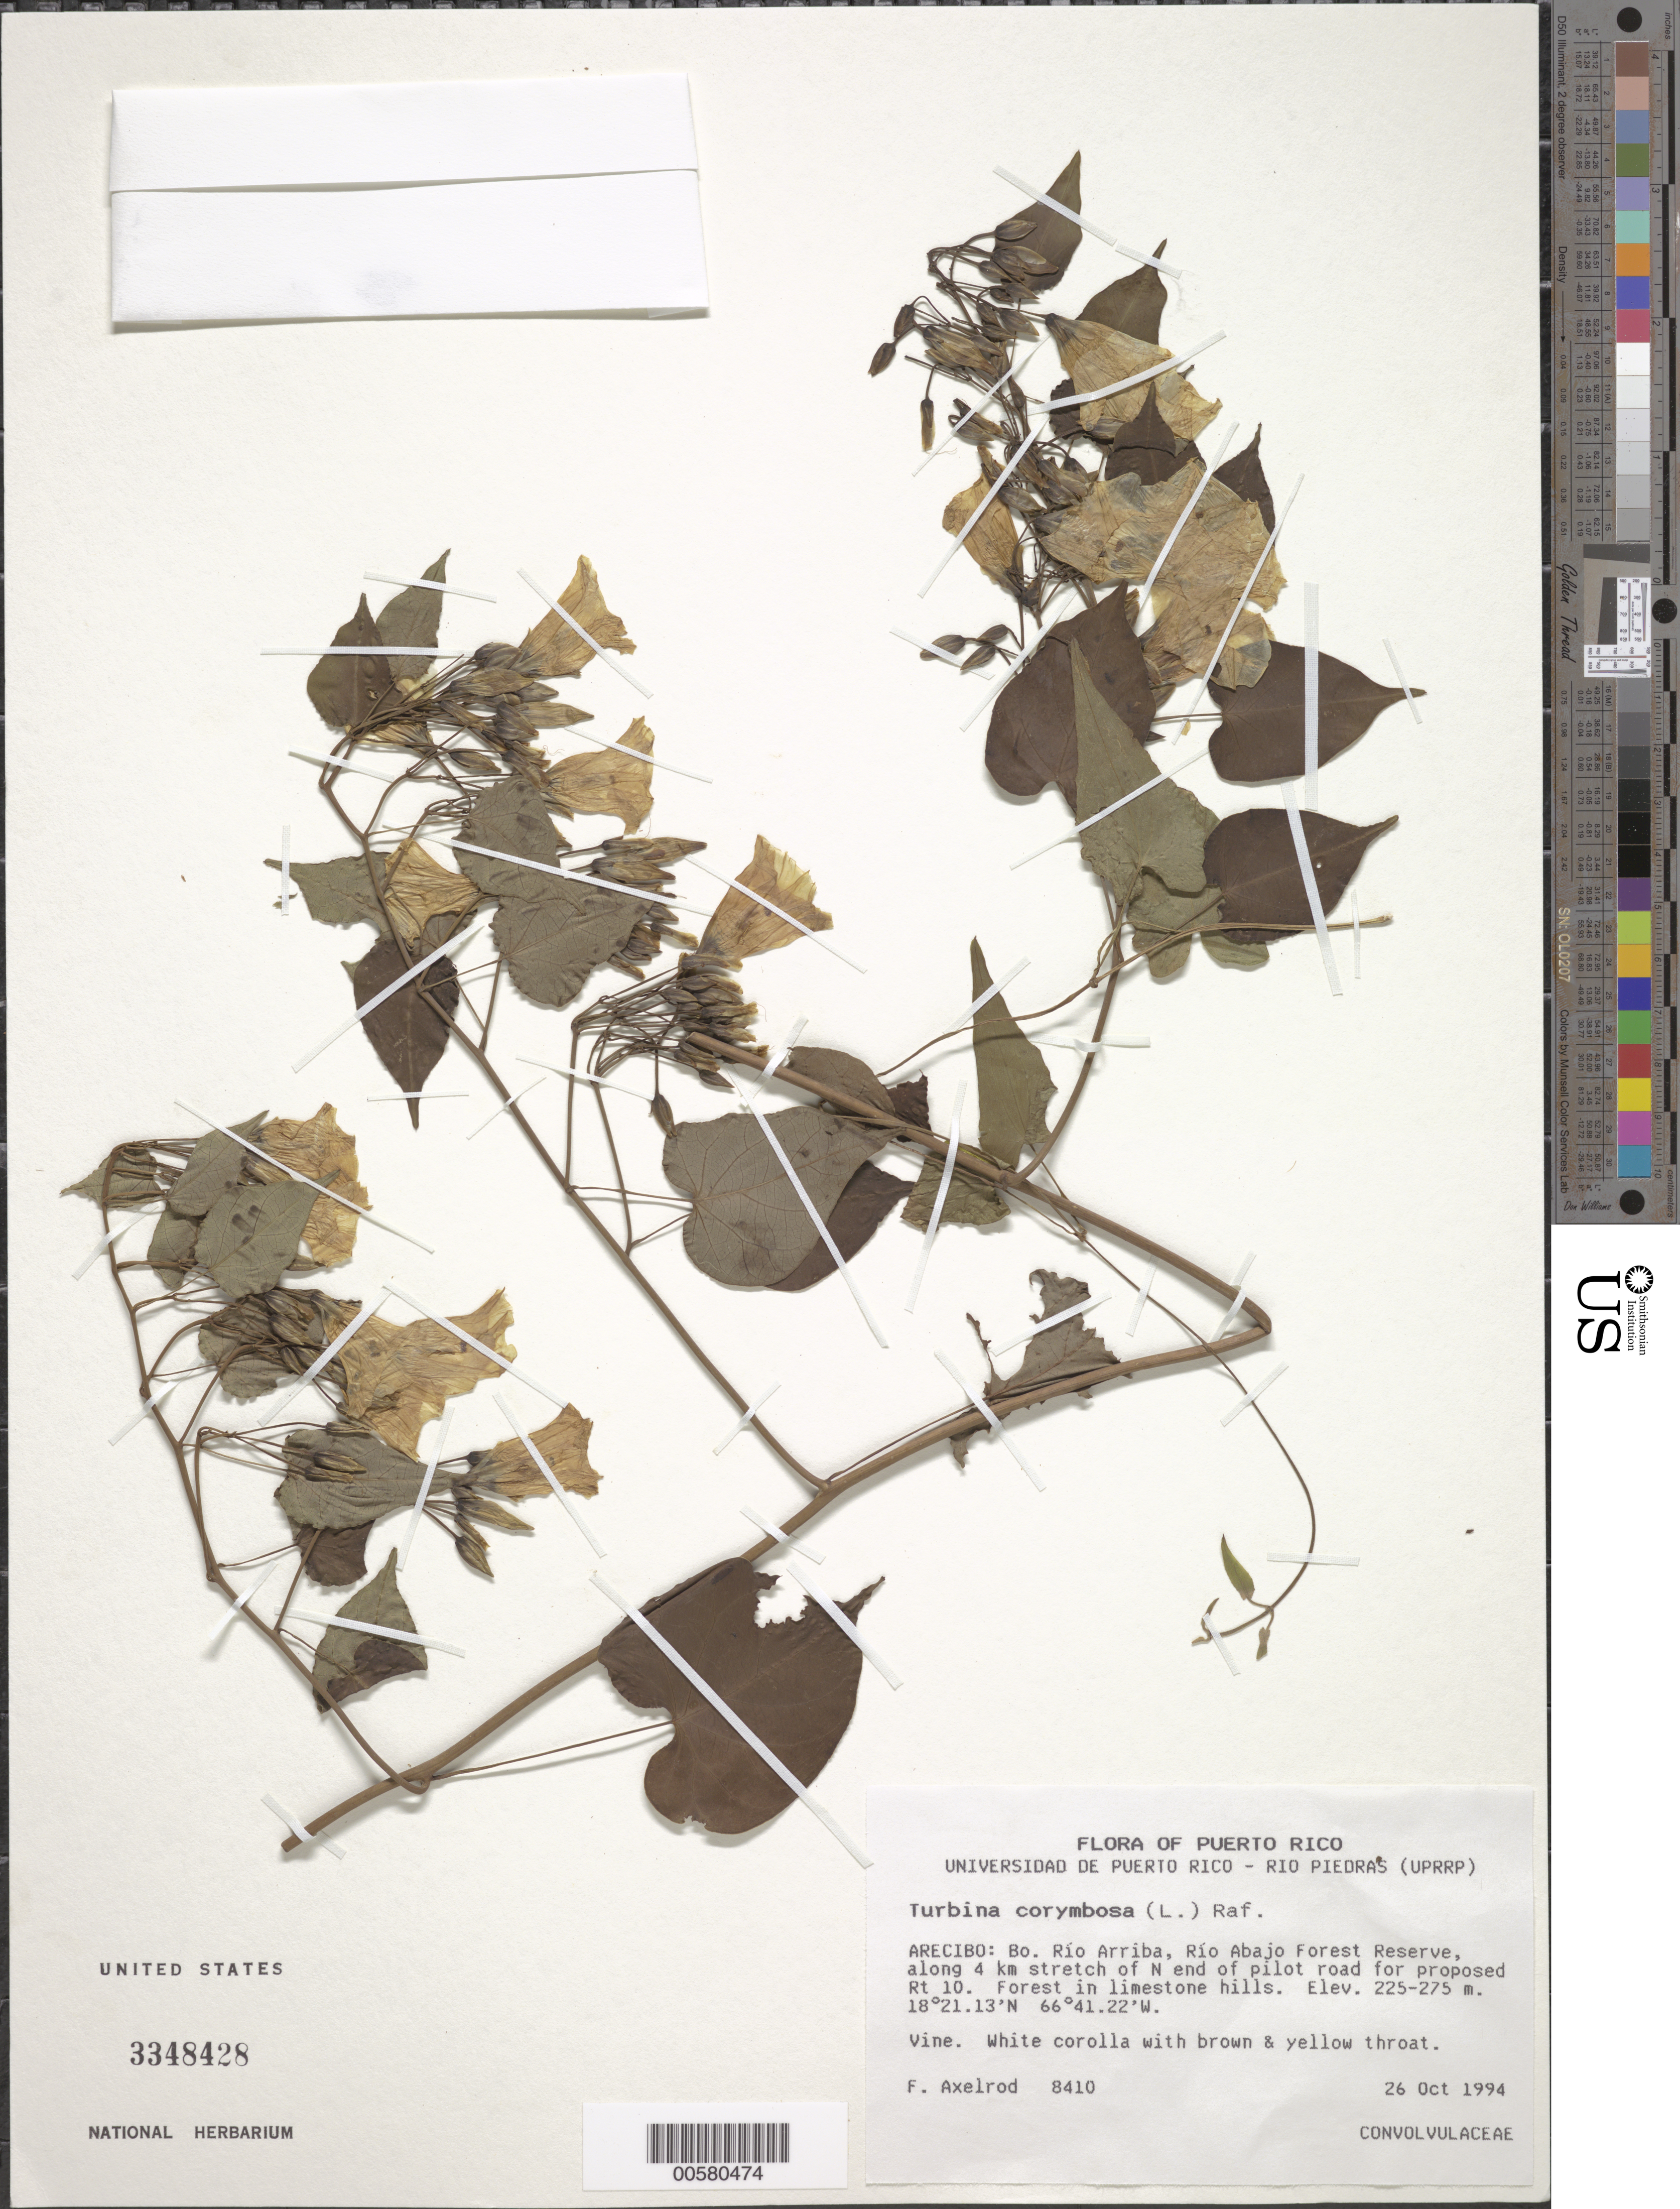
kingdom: Plantae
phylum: Tracheophyta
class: Magnoliopsida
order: Solanales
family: Convolvulaceae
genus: Turbina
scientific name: Turbina corymbosa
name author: (L.) Raf.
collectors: F. S. Axelrod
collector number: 8410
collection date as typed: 26 Oct 1994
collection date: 1994-10-26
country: Puerto Rico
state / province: Arecibo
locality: Arecibo: Bo. Río Arriba, Río Abajo Forest Reserve, along 4 km stretch of N end of pilot road for proposed Rt. 10.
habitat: Forest in limestone hills.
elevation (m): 225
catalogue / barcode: US 3348428